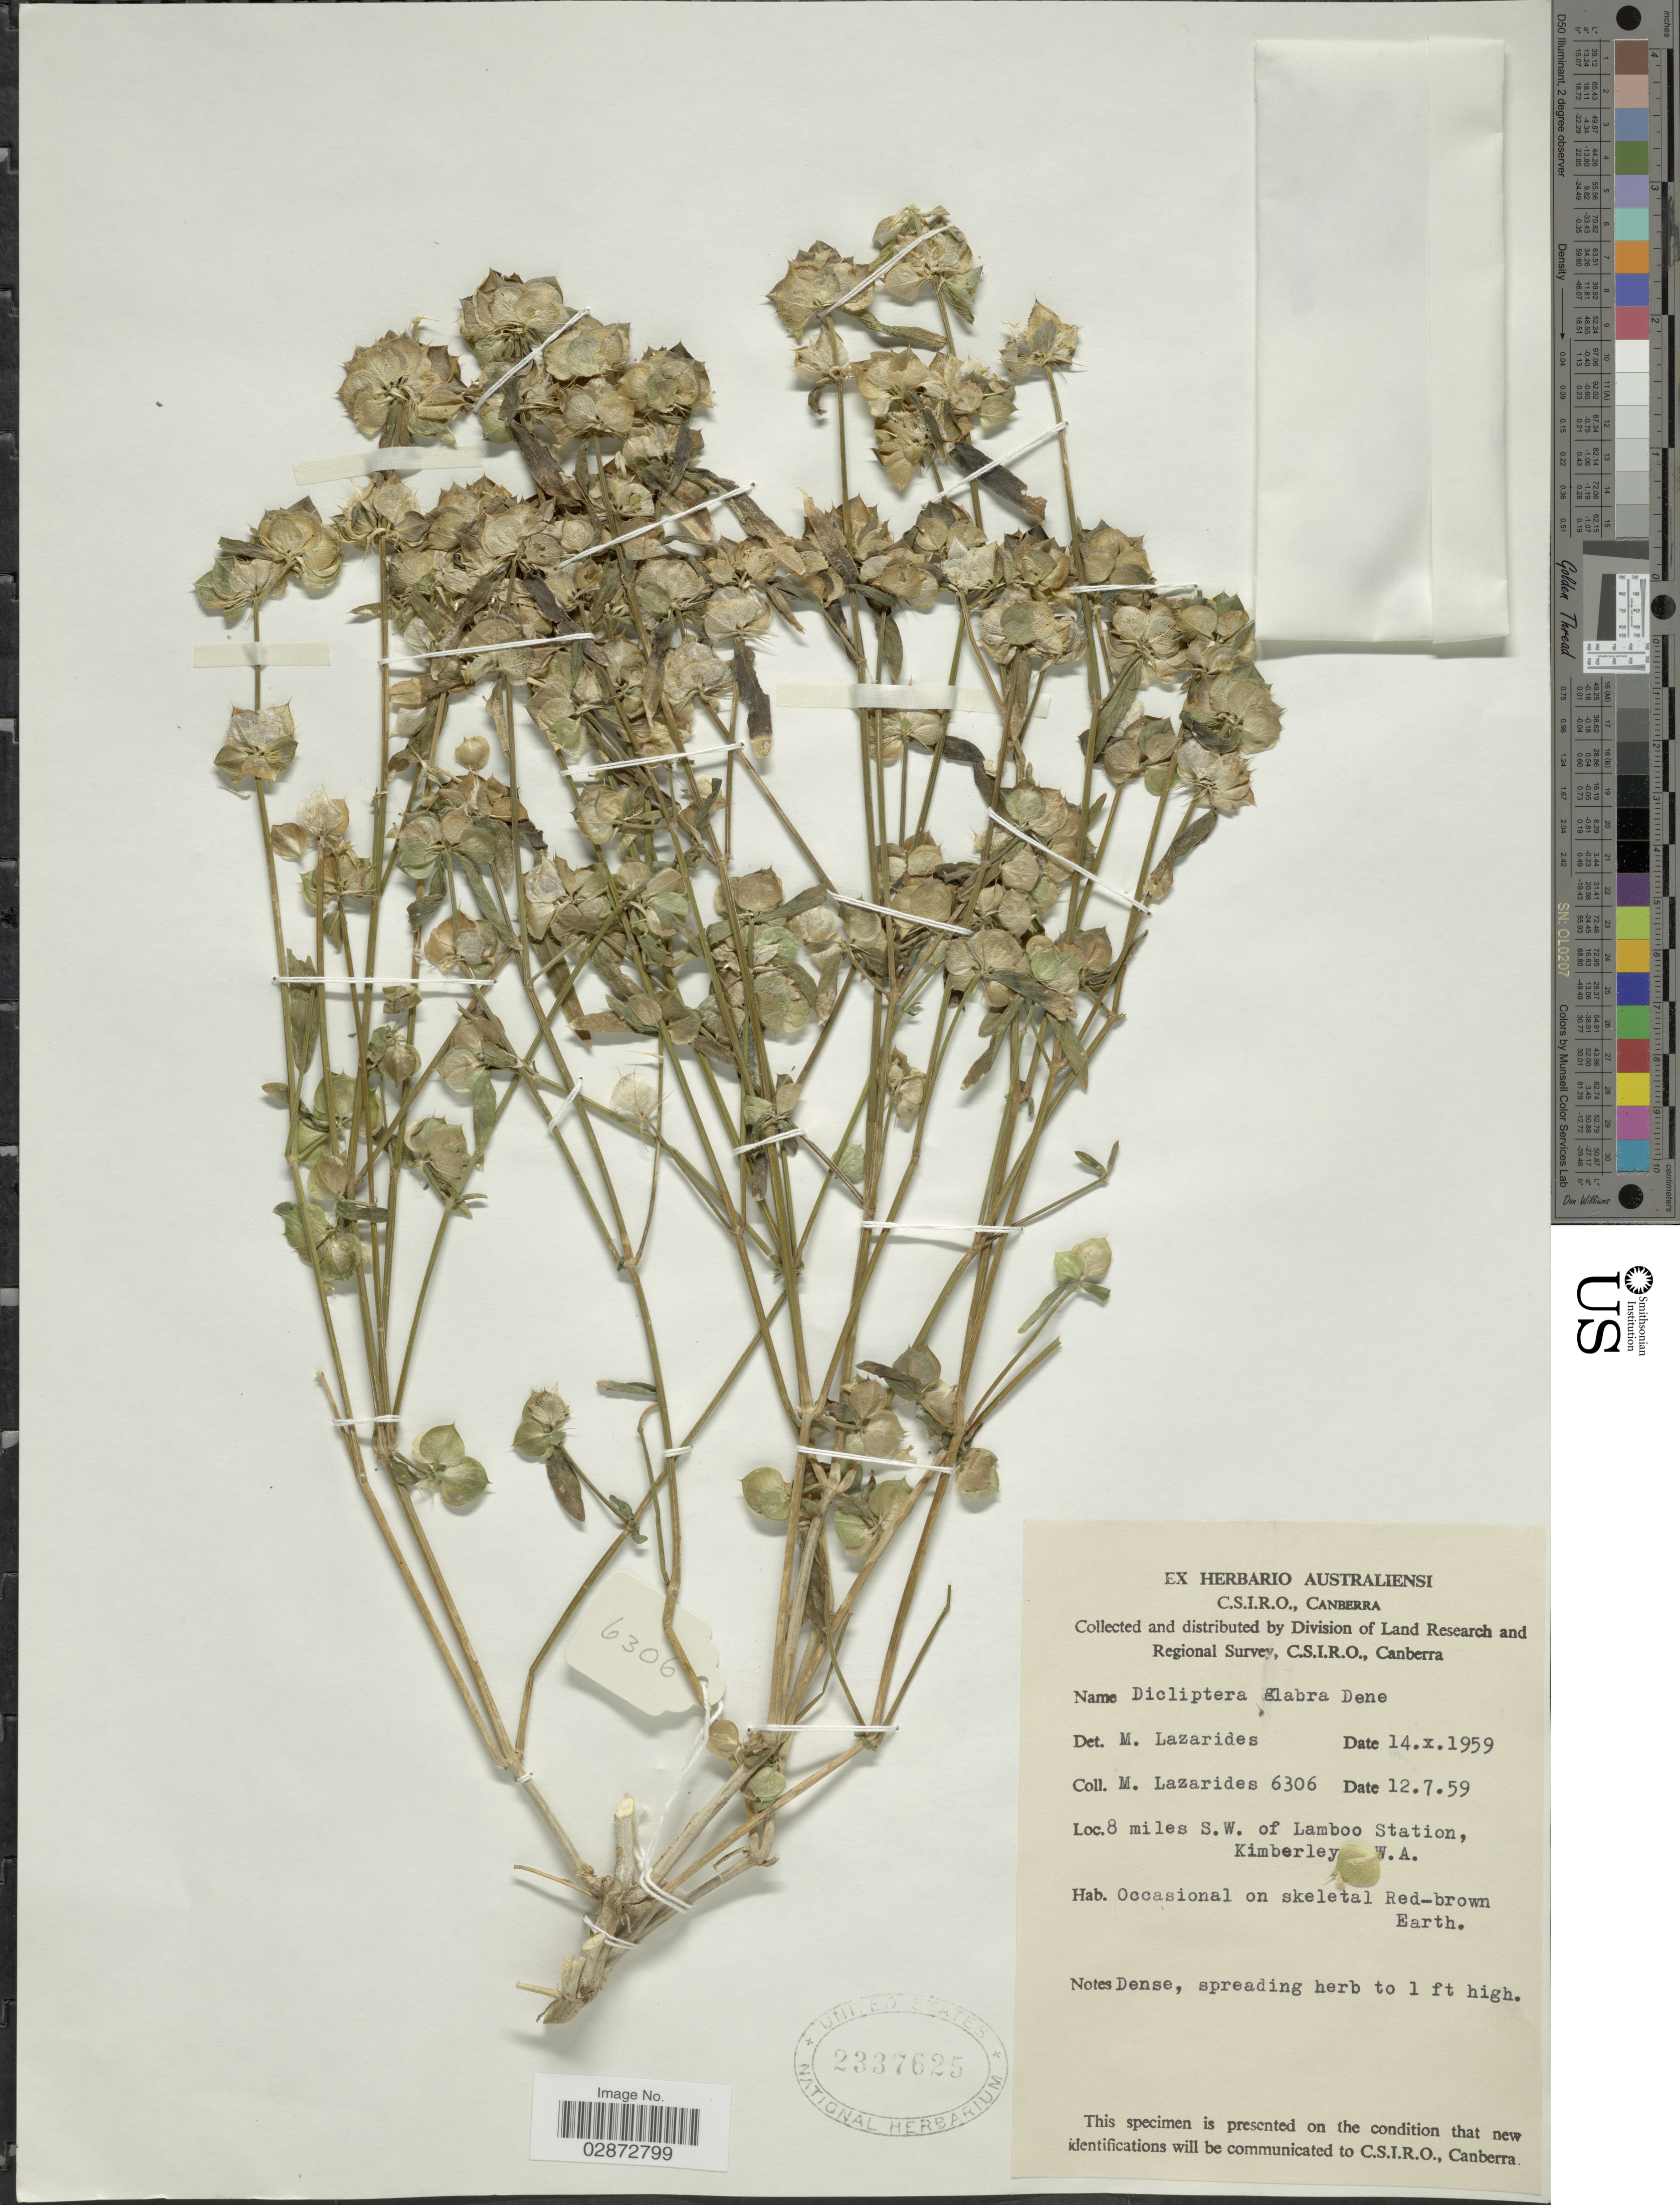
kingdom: Plantae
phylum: Tracheophyta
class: Magnoliopsida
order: Lamiales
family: Acanthaceae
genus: Dicliptera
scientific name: Dicliptera glabra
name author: Decne.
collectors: M. Lazarides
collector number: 6306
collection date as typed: Transcribed d/m/y: 12/7/59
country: Australia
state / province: Western Australia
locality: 8 miles S.W. of Lamboo Station, Kimberley.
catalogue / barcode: US 2337625